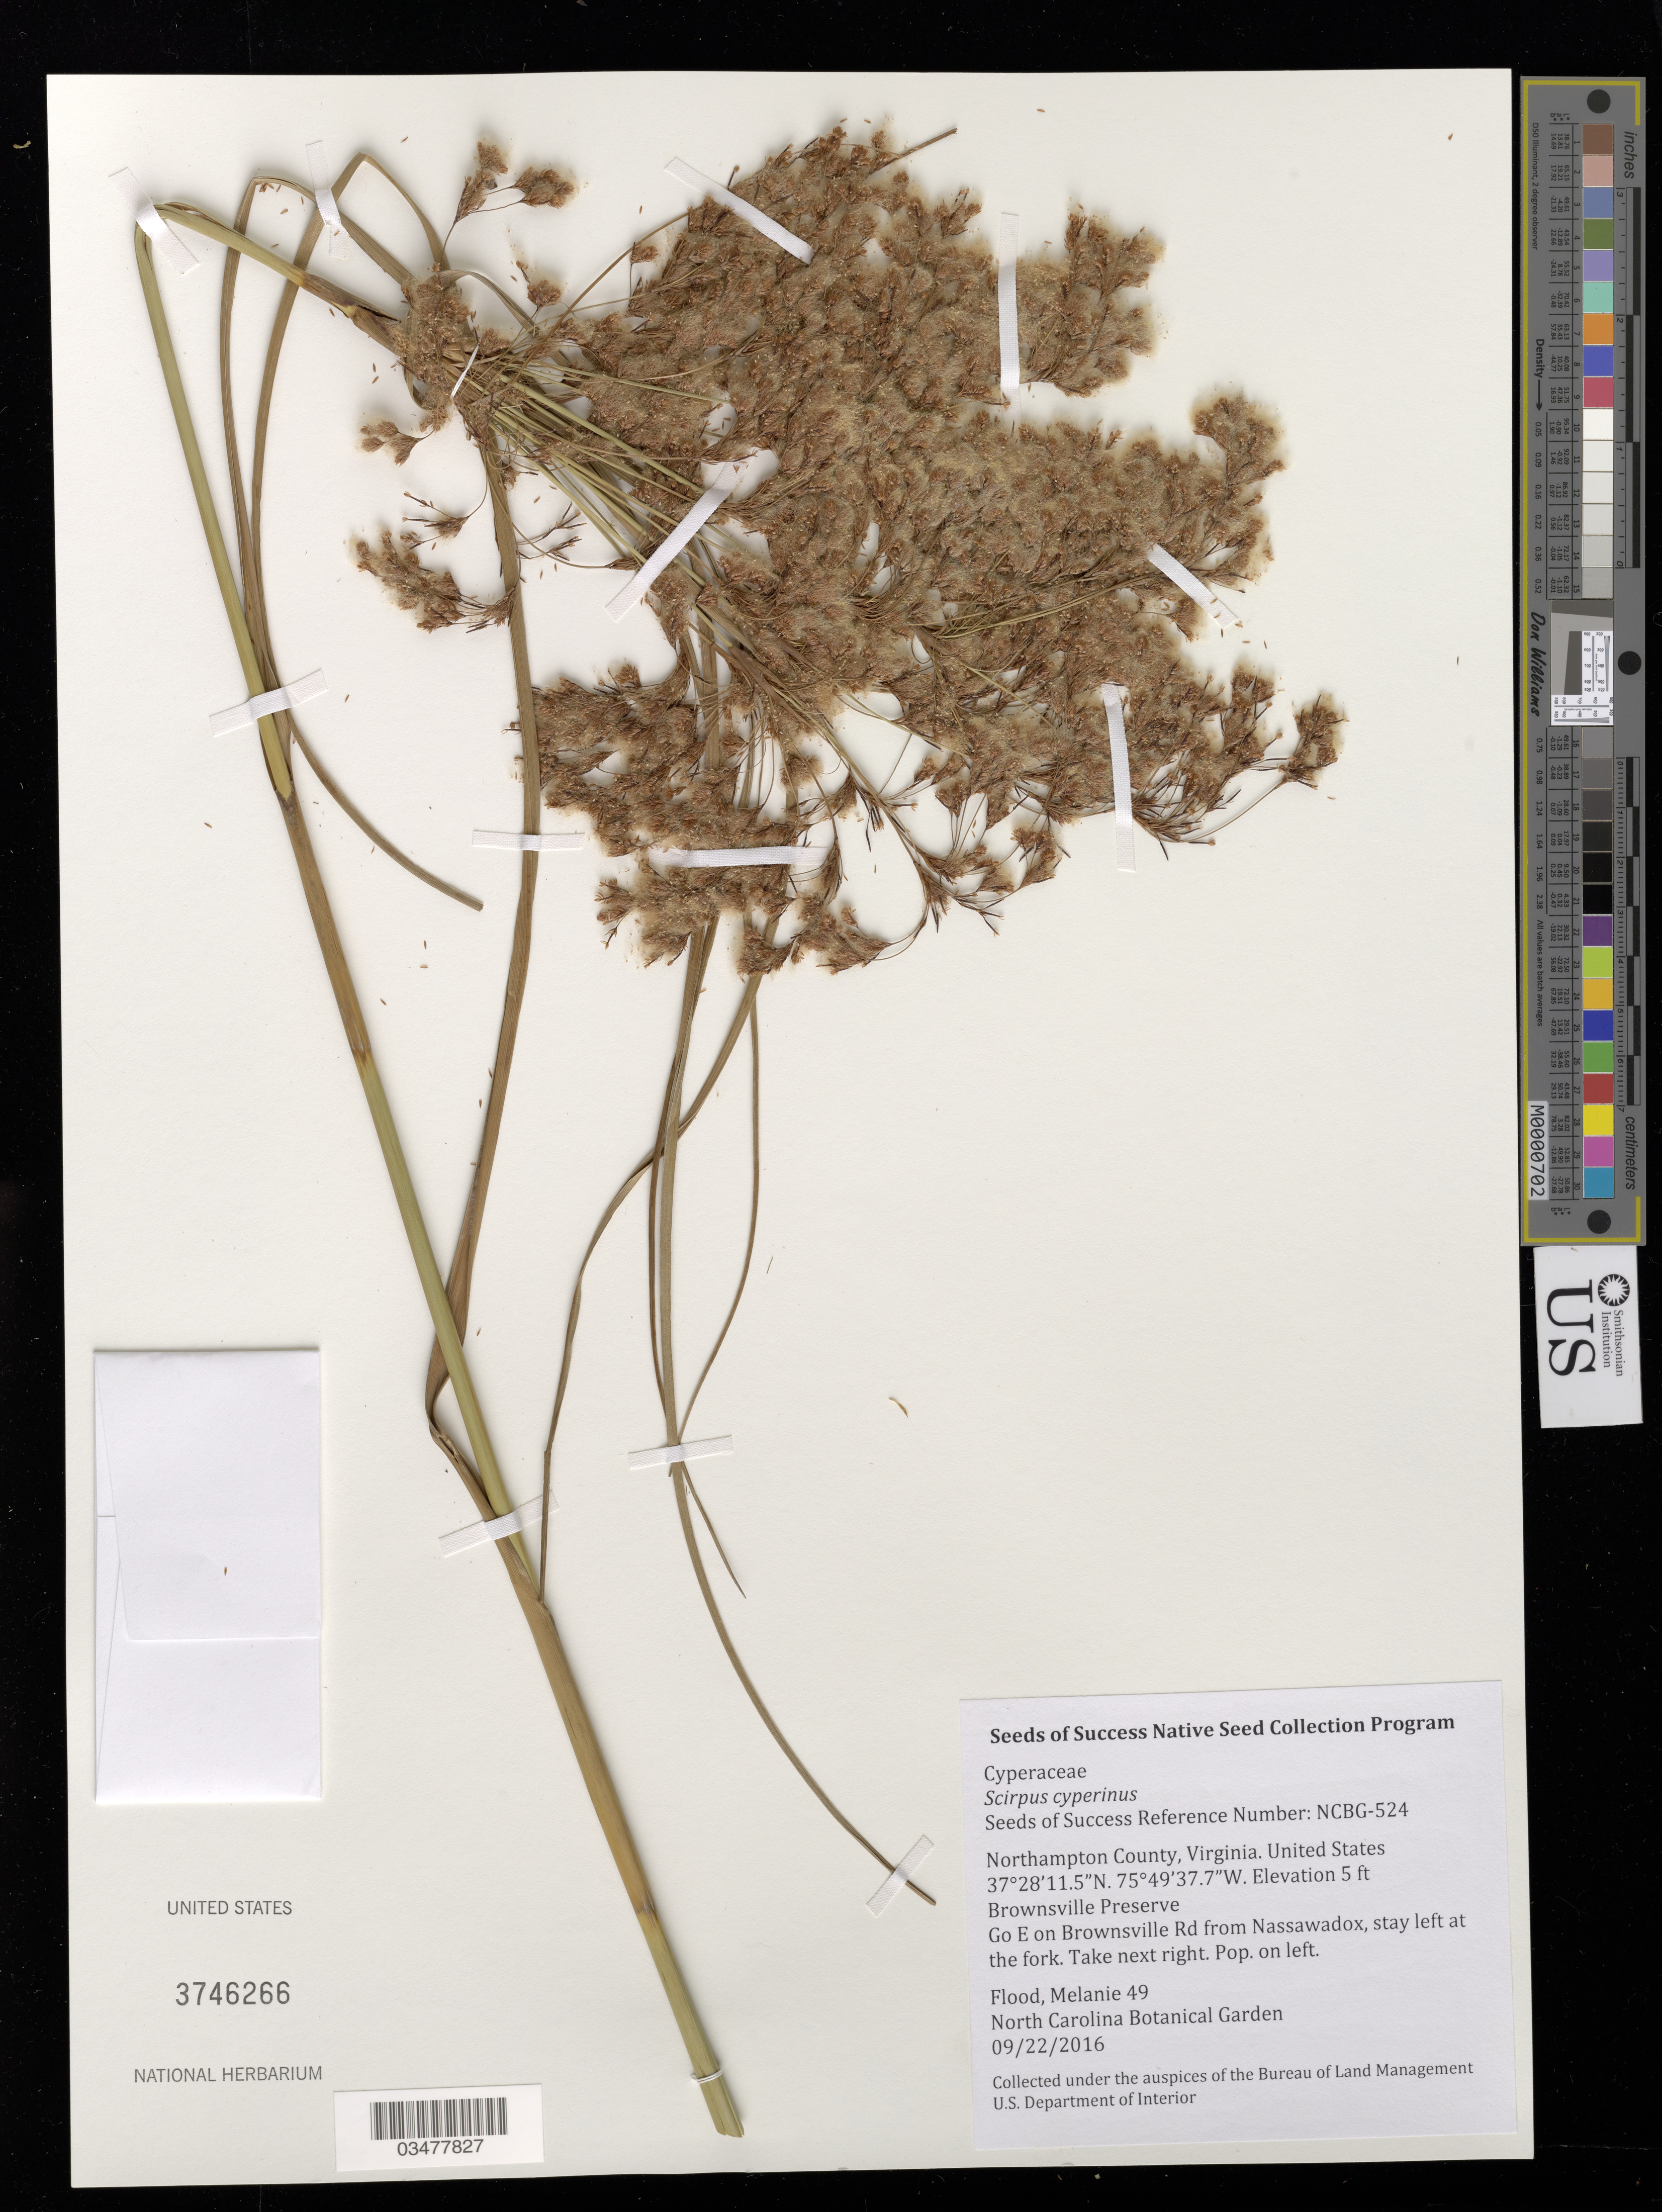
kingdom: Plantae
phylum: Tracheophyta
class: Liliopsida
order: Poales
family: Cyperaceae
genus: Scirpus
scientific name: Scirpus cyperinus (L.) Kunth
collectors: M. Flood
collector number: NCBG-524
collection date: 2016-09-22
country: United States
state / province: Virginia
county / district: Northampton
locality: Brownsville Preserve, Turn off of Brownsville Rd - Field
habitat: Woolgrass marsh - seasonally flooded herbaceous vegetation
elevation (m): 2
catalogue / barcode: US 3746266